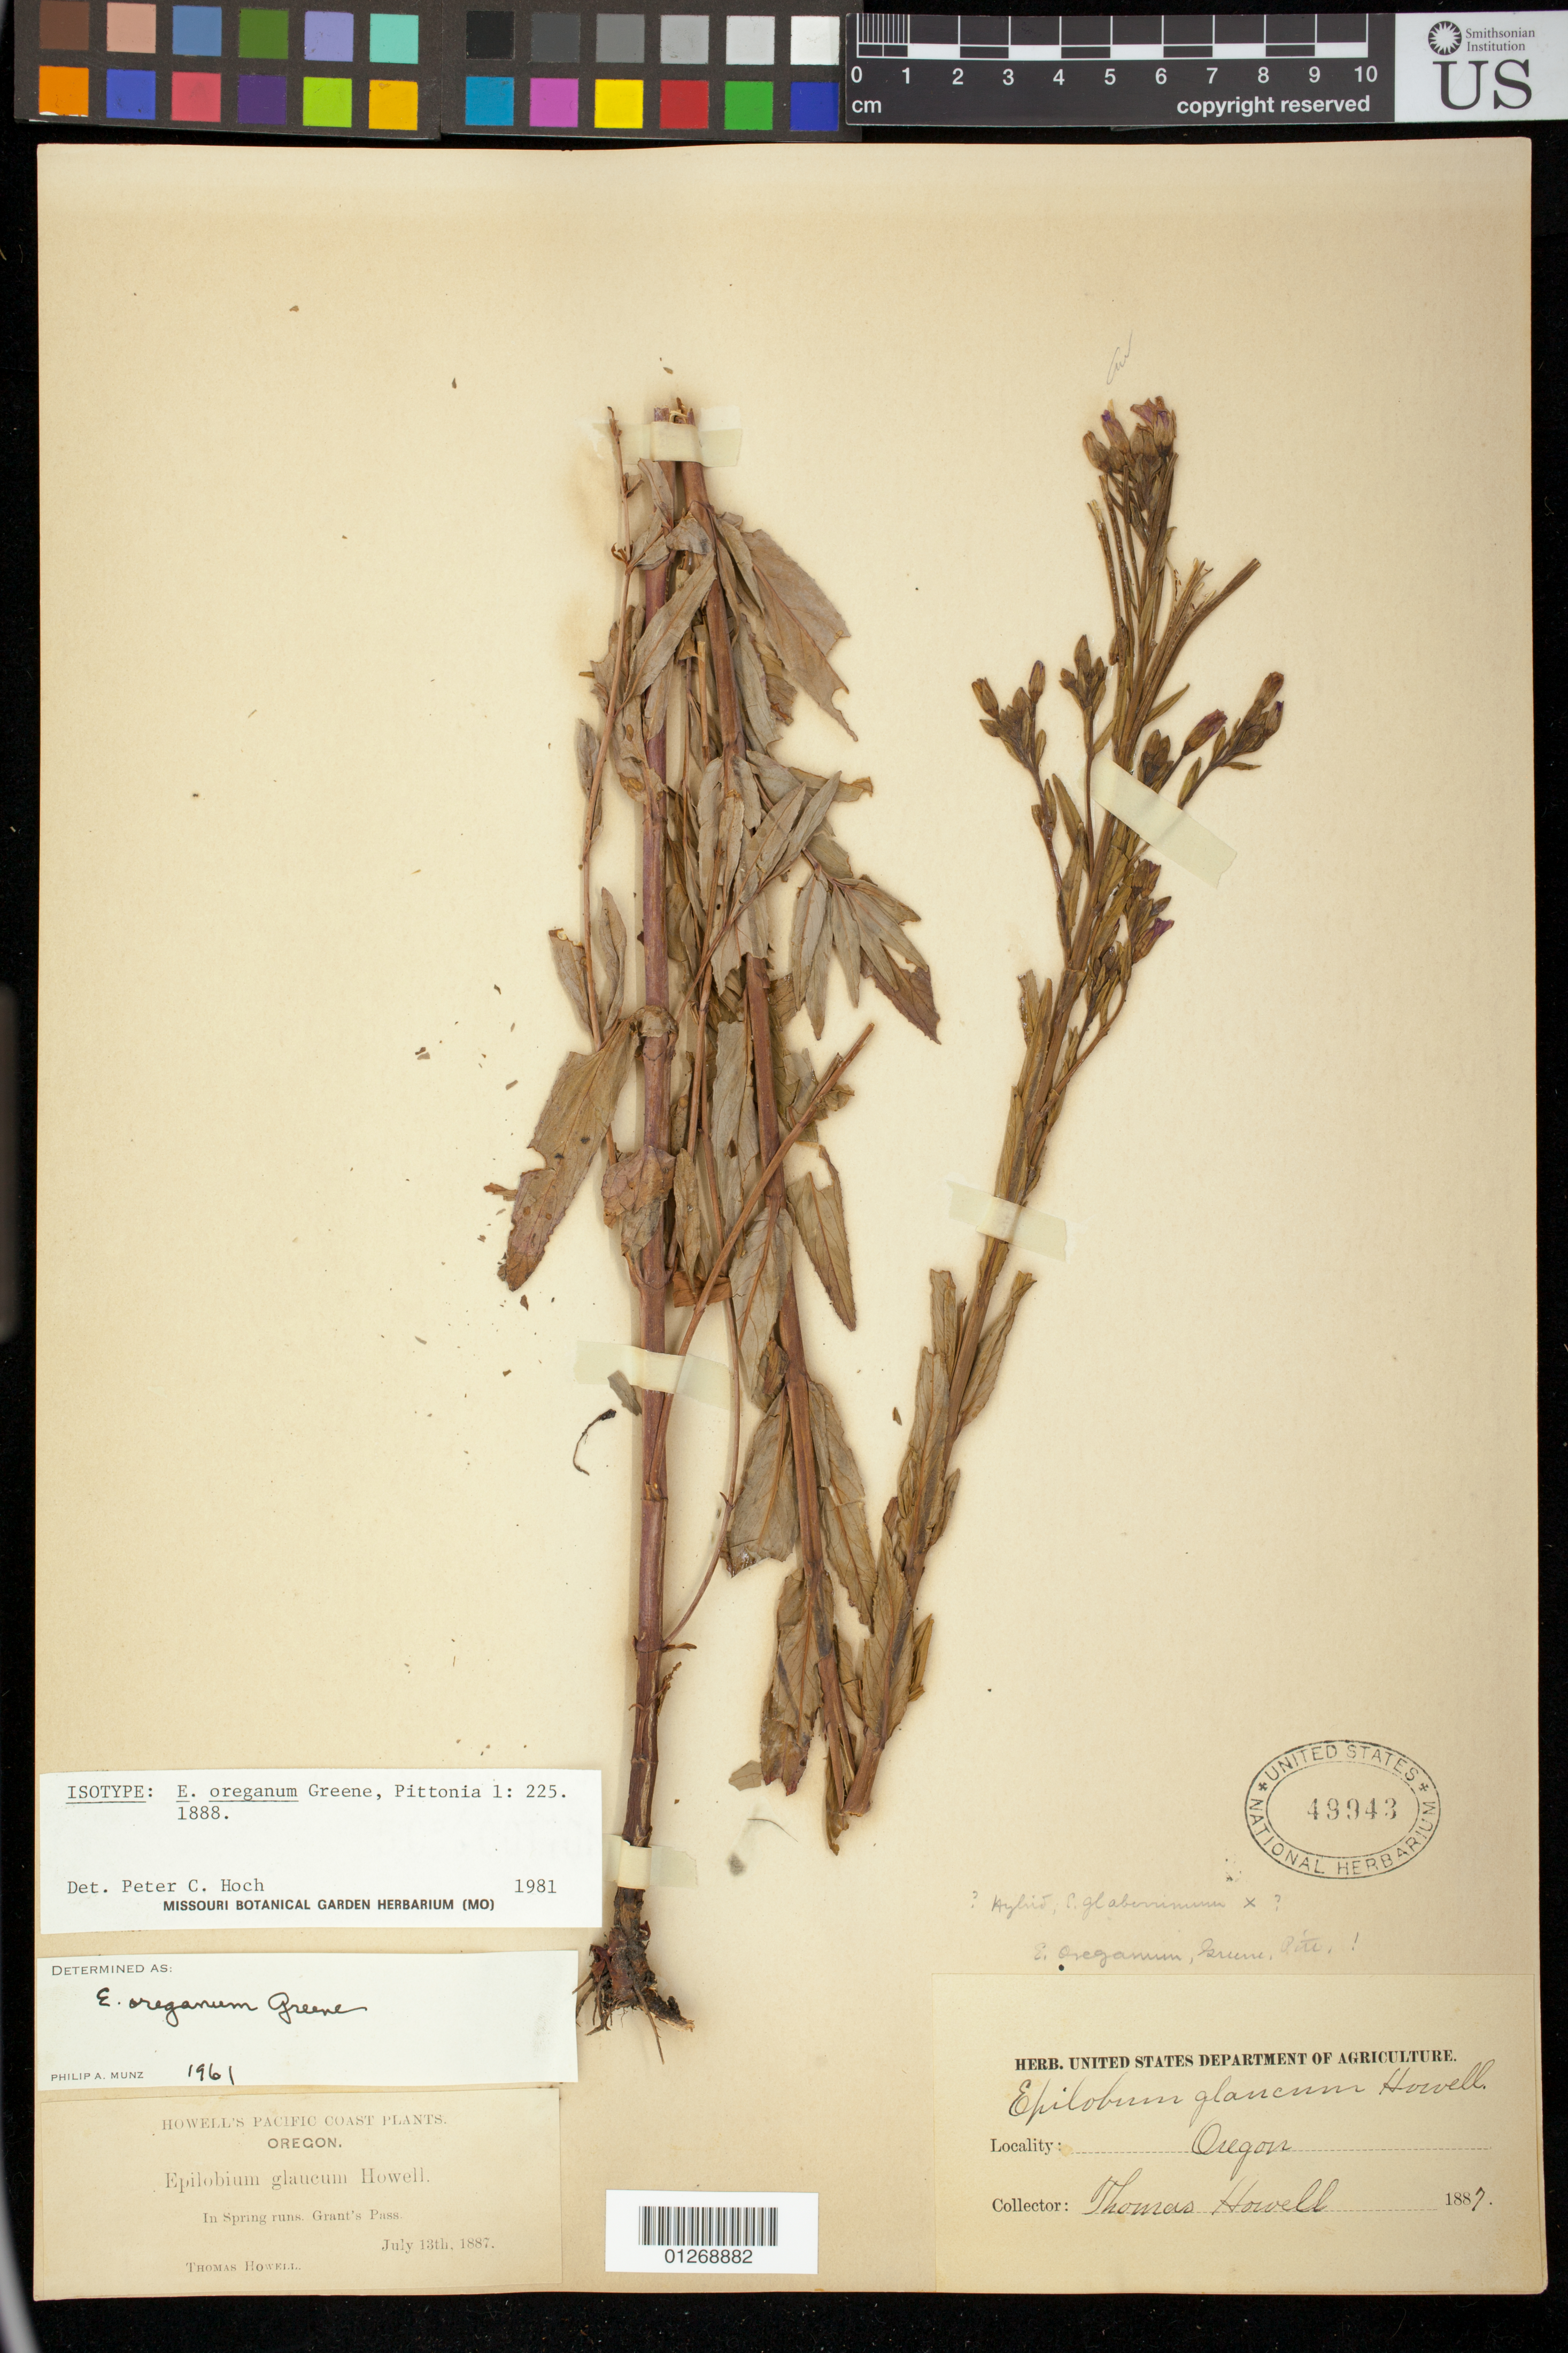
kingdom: Plantae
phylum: Tracheophyta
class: Magnoliopsida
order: Myrtales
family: Onagraceae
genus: Epilobium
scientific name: Epilobium glaucum Howell, nom. illeg.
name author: Howell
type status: Isotype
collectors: T. J. Howell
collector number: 1139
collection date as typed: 13 Jul 1887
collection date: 1887-07-13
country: United States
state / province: Oregon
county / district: Josephine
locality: Grants Pass.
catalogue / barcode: US 49943